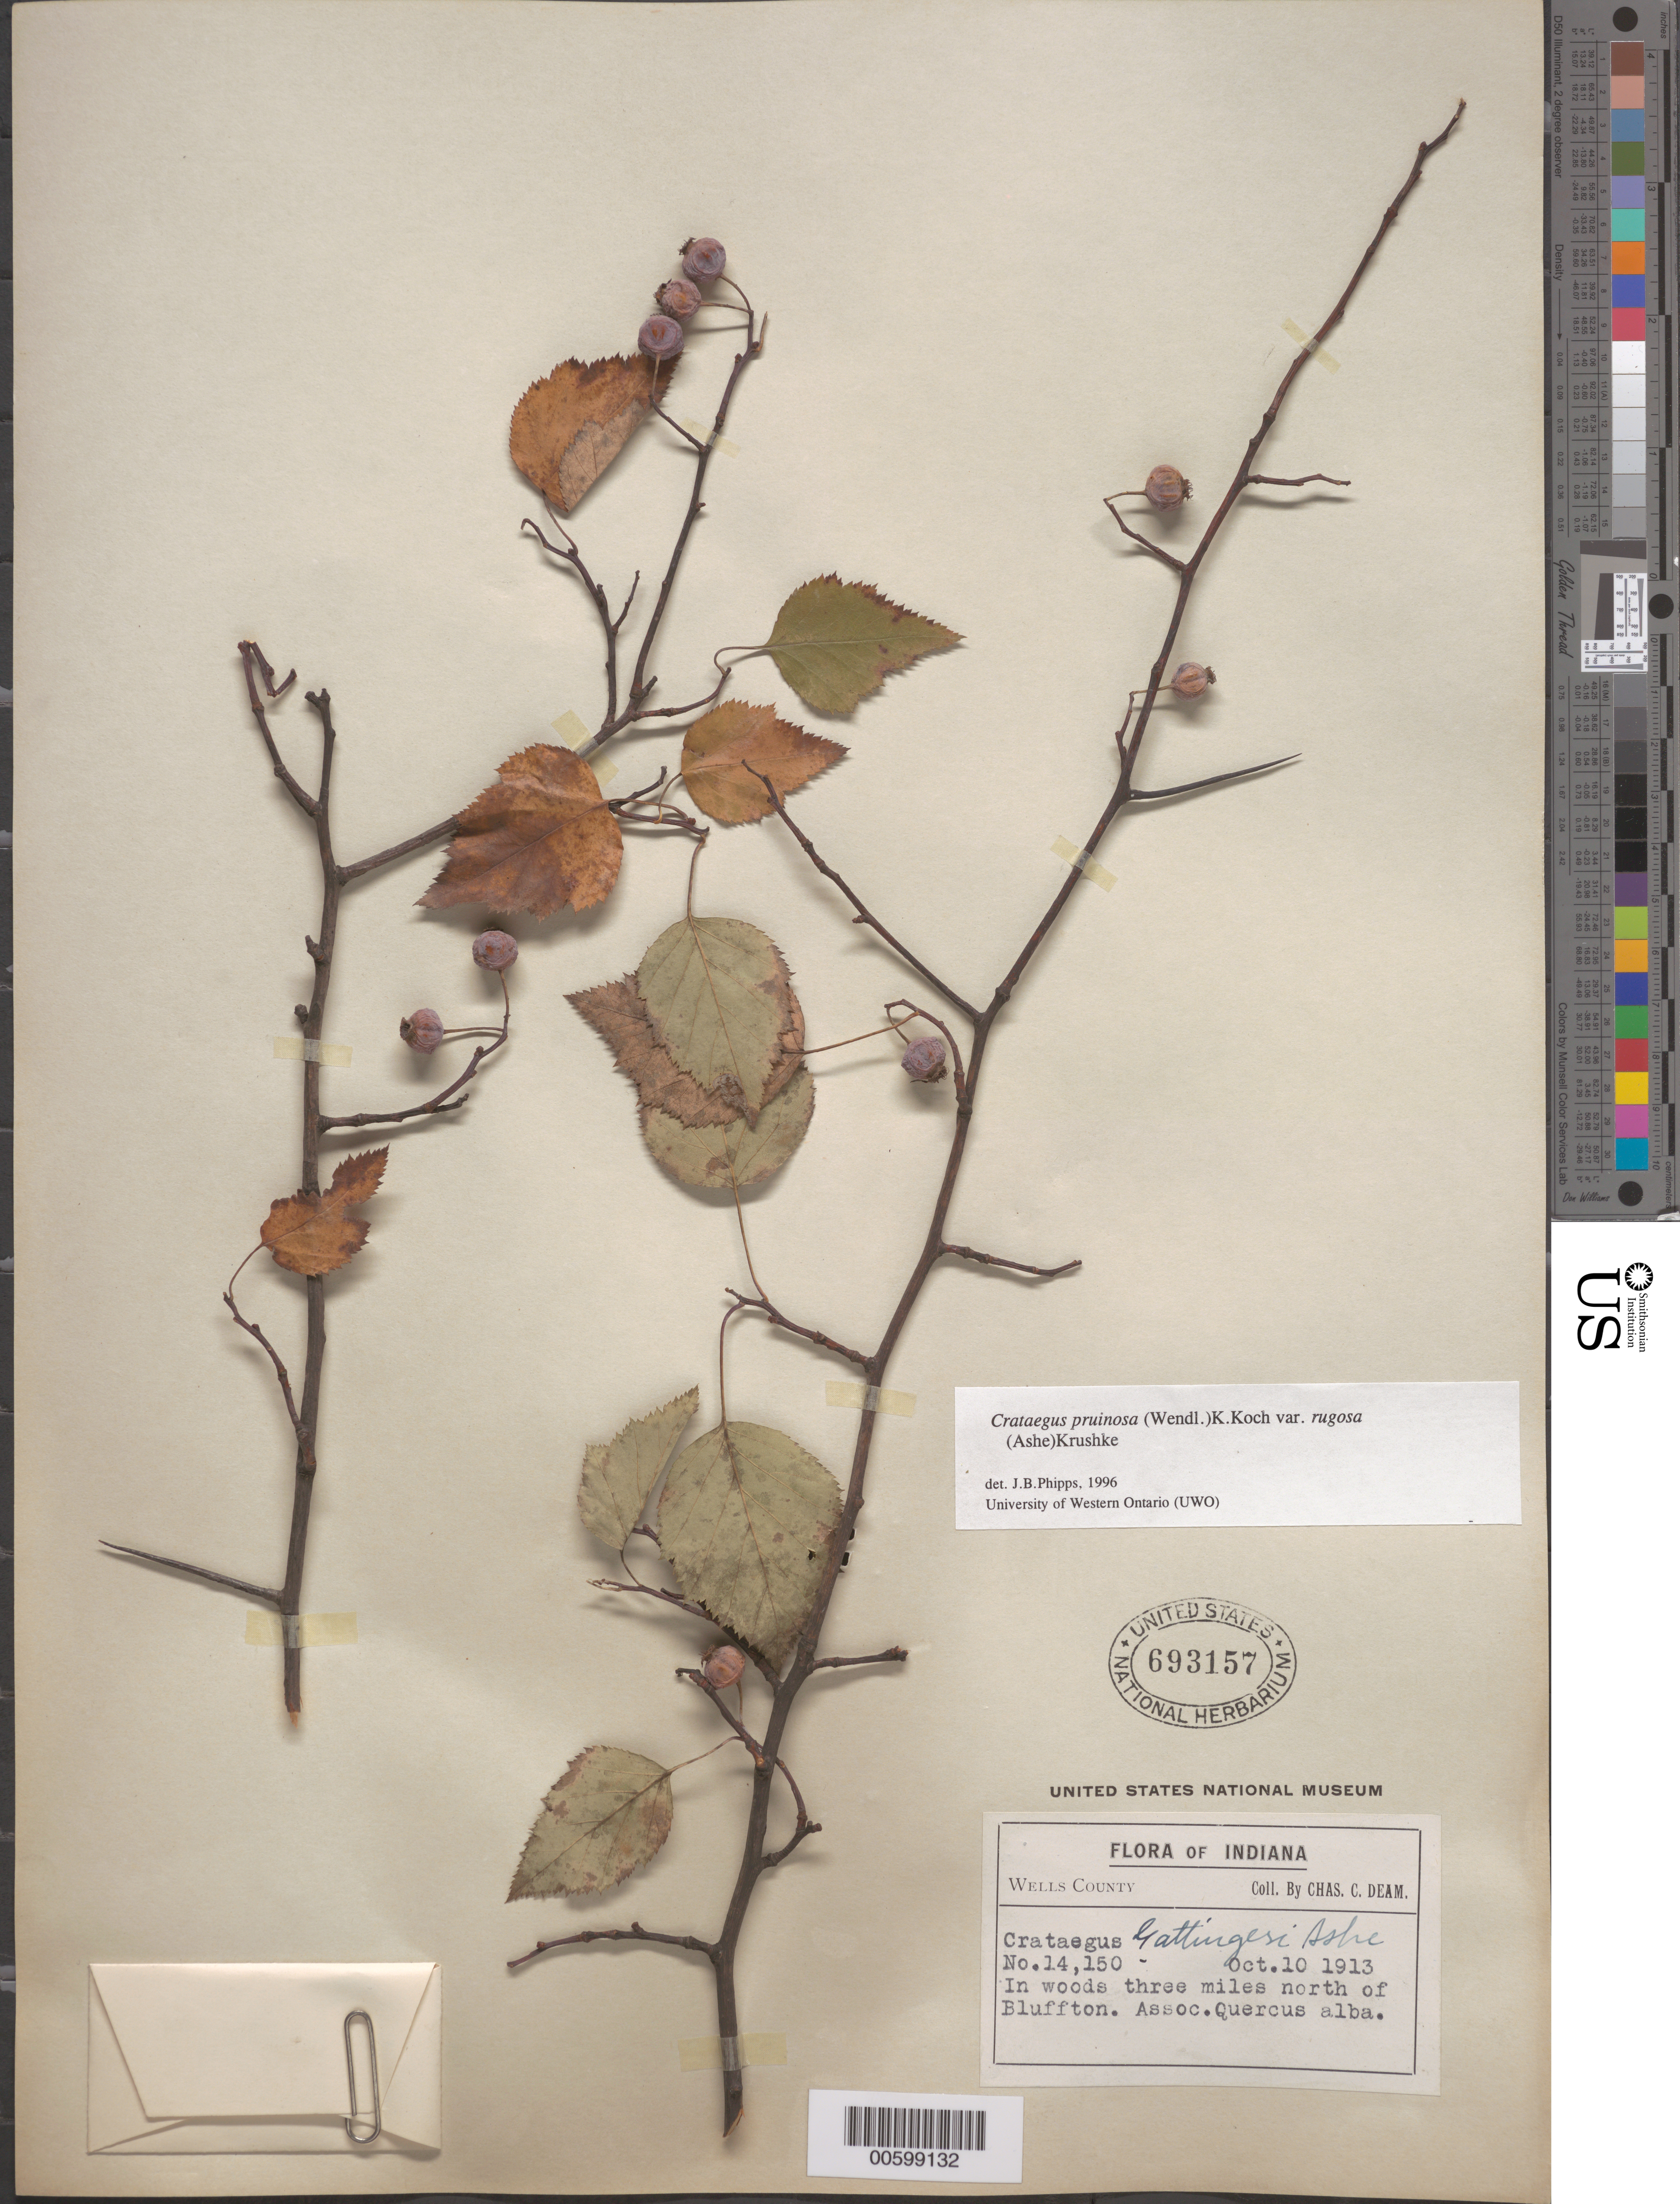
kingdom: Plantae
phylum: Tracheophyta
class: Magnoliopsida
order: Rosales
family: Rosaceae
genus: Crataegus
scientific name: Crataegus pruinosa var. rugosa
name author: (Ashe) Kruschke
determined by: Phipps, James B., (UWO), University of Western Ontario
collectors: C. C. Deam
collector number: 14150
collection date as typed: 10 Oct 1913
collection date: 1913-10-10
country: United States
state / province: Indiana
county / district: Wells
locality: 3 mi. N of Bluffton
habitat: In woods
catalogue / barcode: US 693157